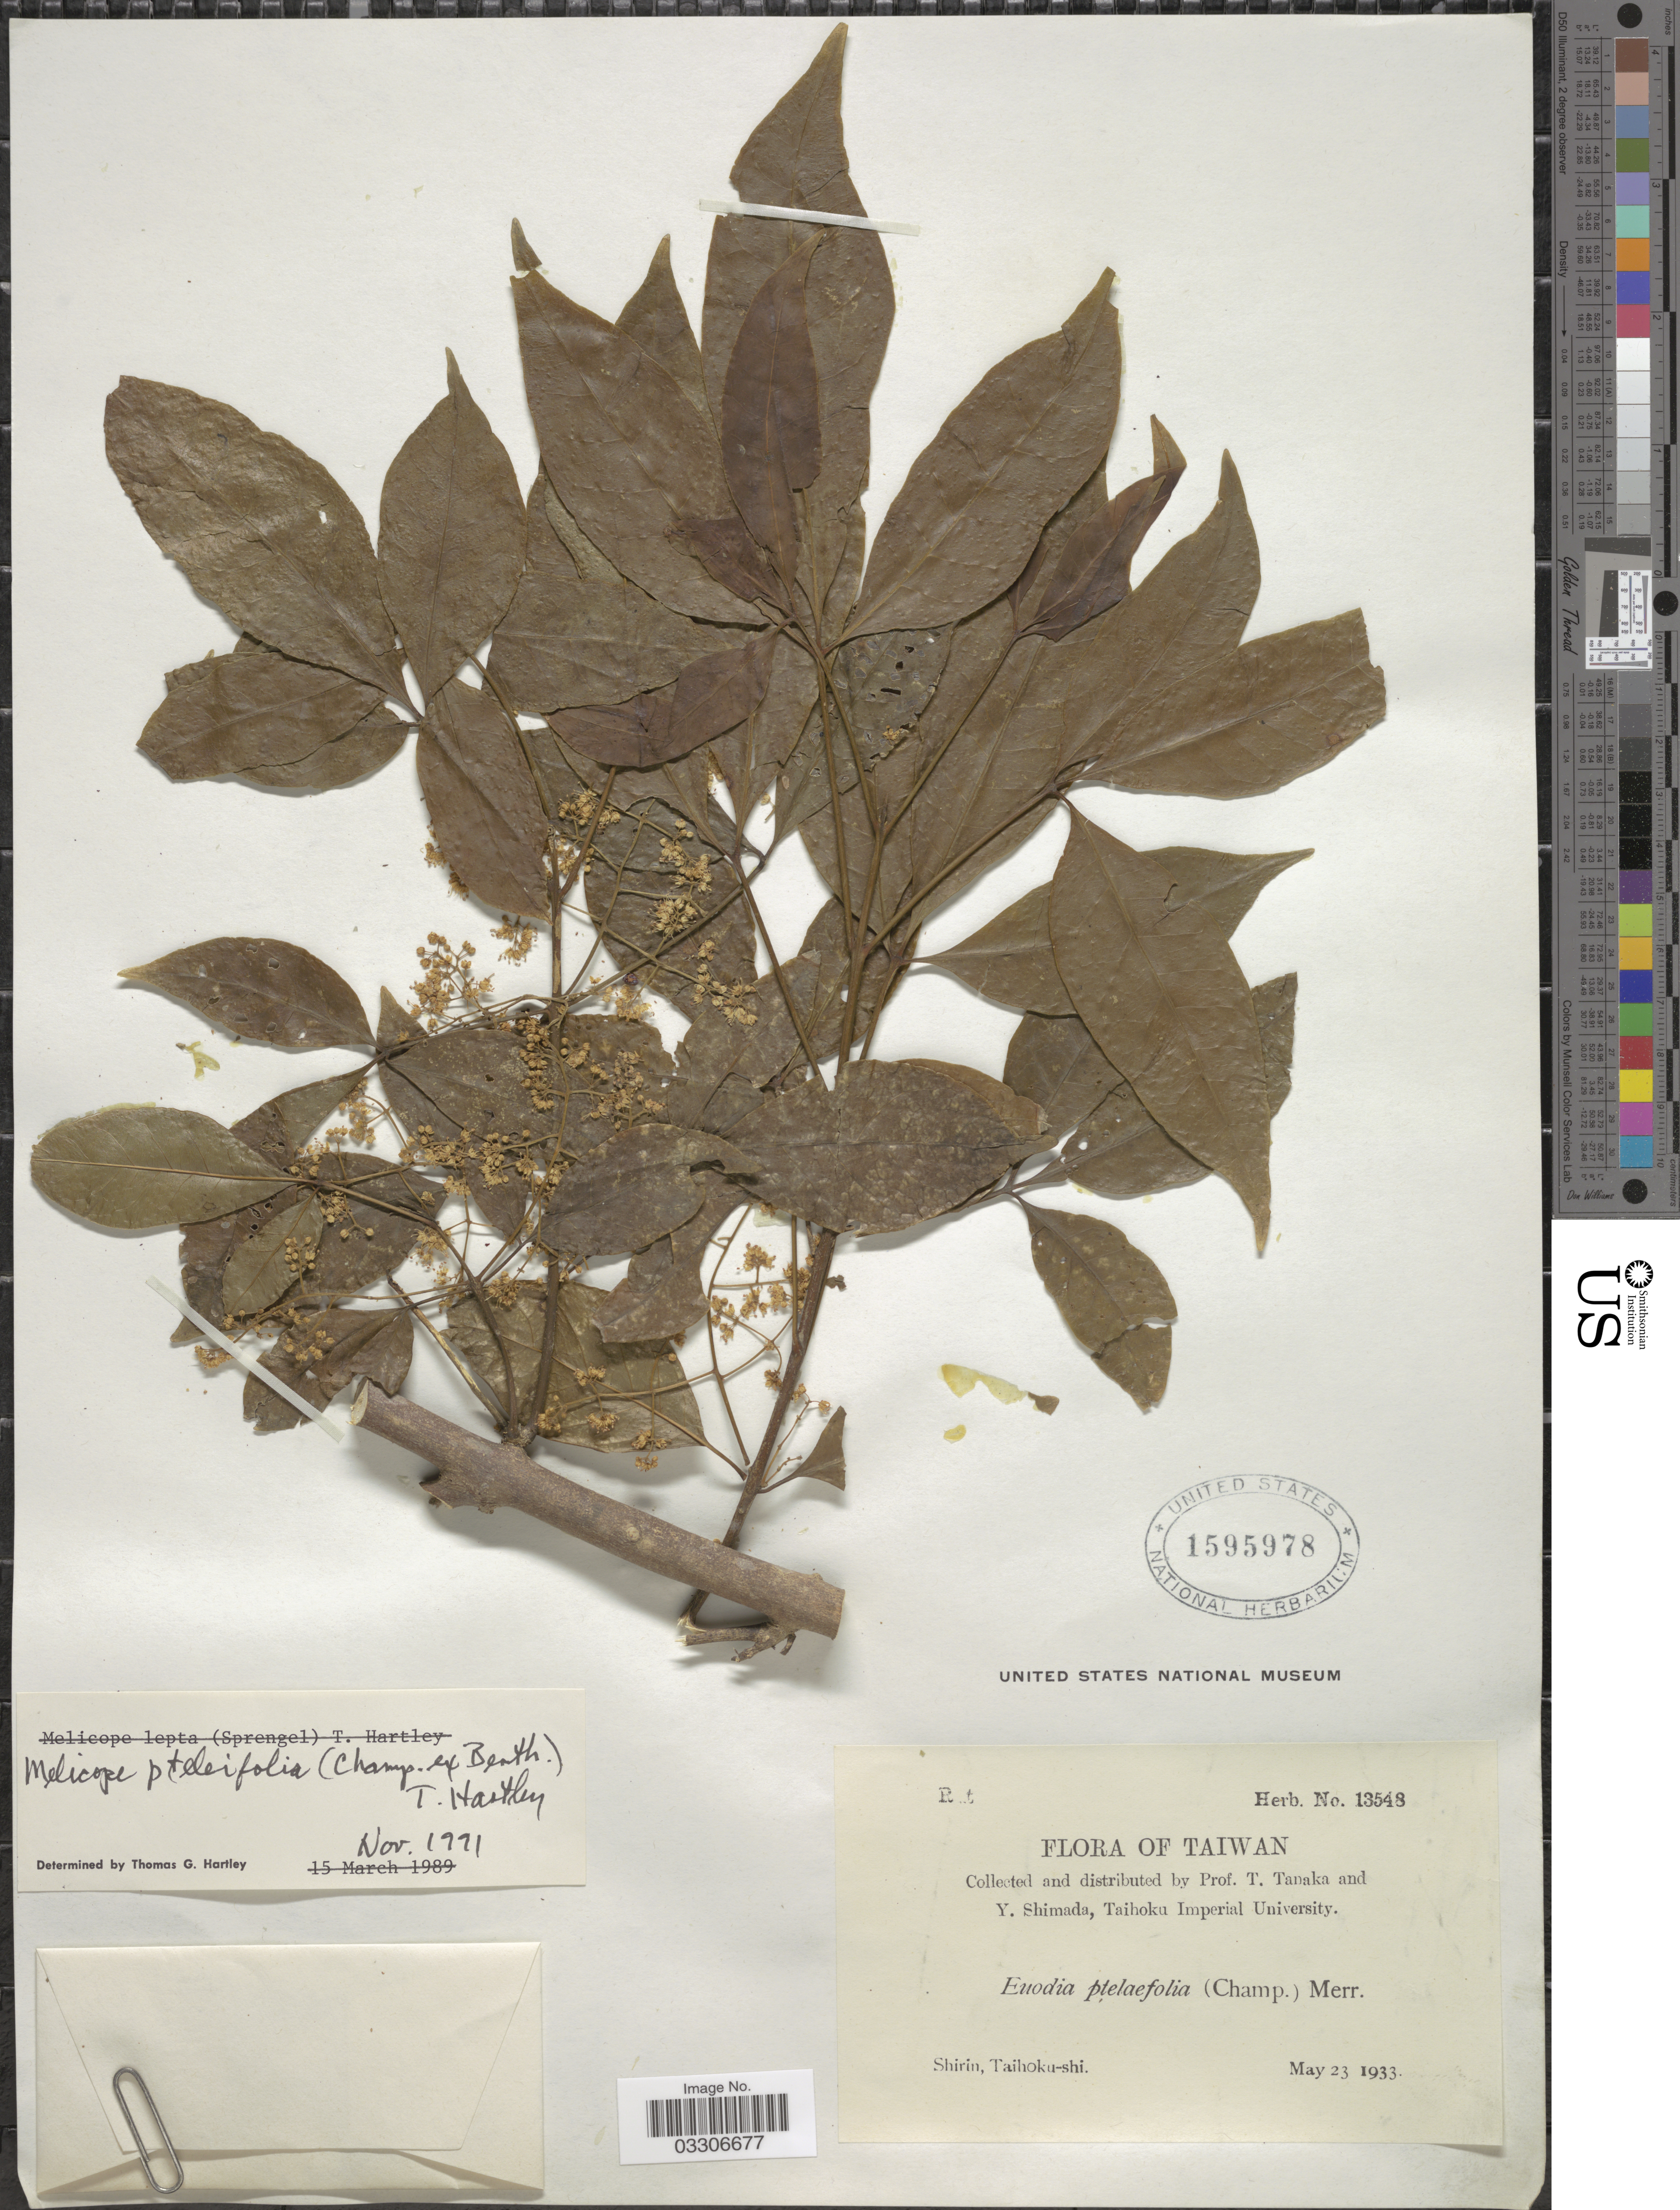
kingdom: Plantae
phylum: Tracheophyta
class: Magnoliopsida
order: Sapindales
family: Rutaceae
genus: Melicope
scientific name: Melicope pteleifolia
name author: (Champ. ex Benth.) T.G. Hartley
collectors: T. Tanaka & Y. Shimada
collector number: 13548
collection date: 1933-05-23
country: Taiwan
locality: Shirin, Taihoku-shu.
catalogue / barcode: US 1595978